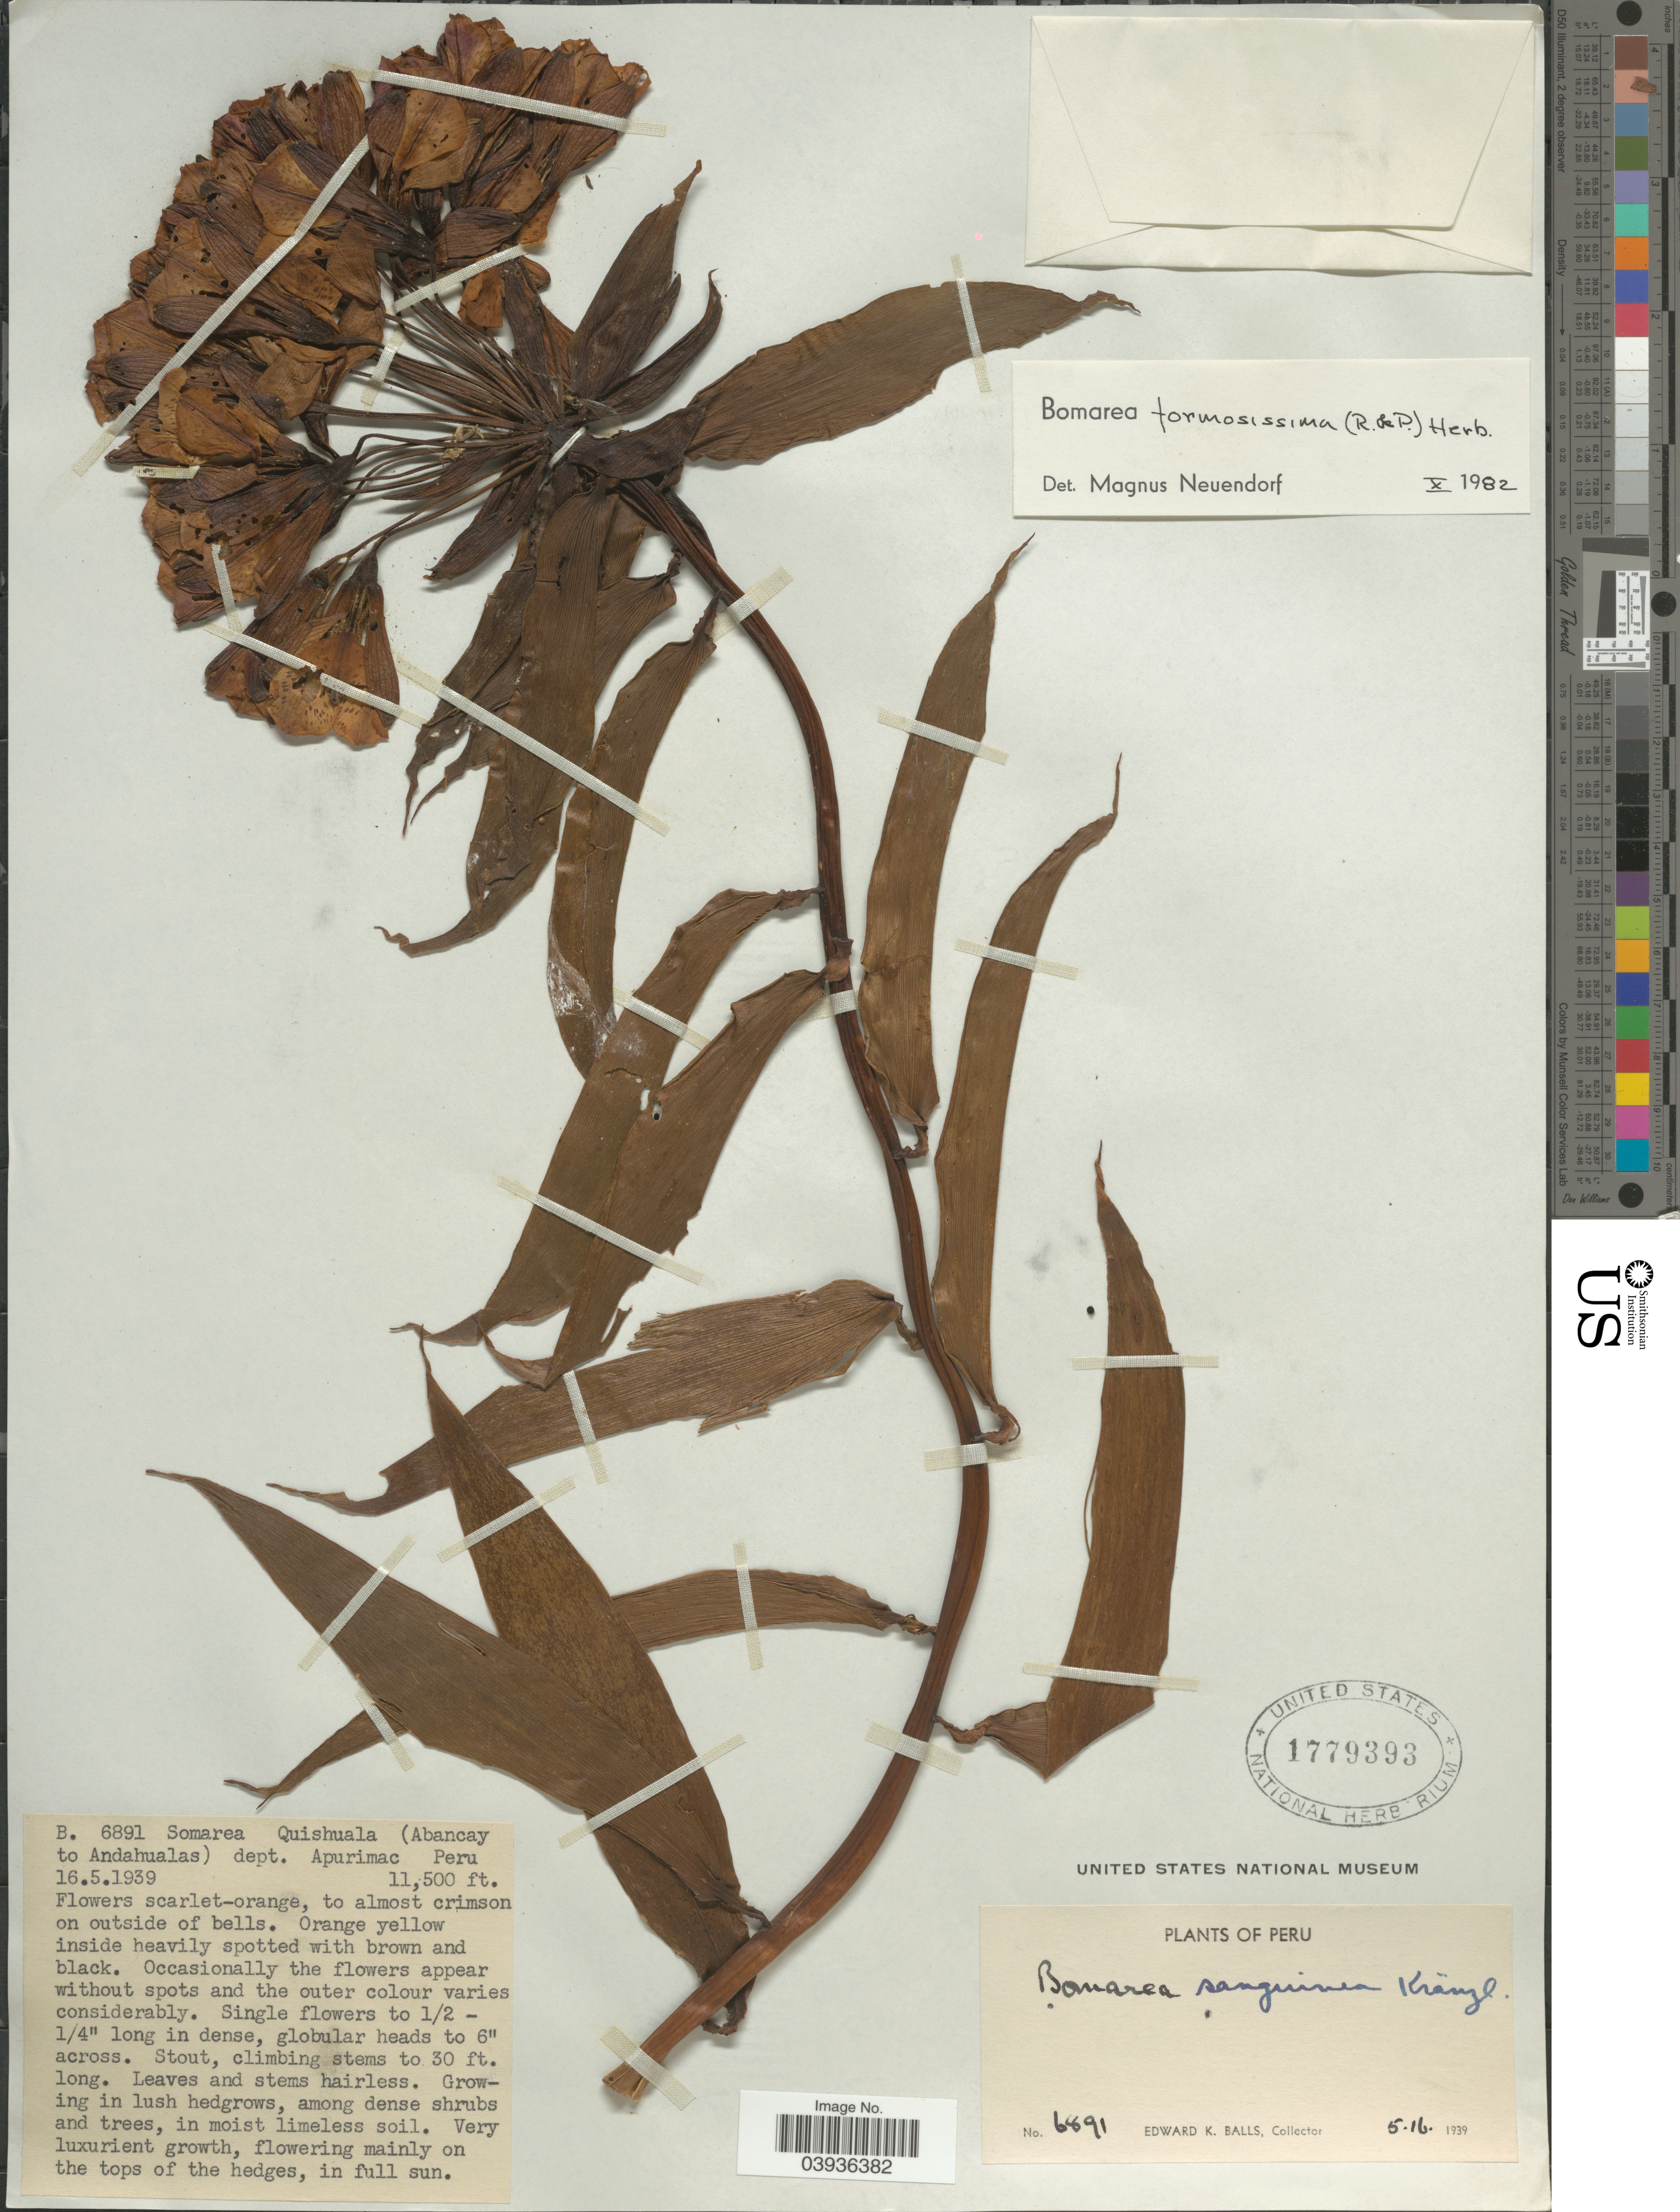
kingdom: Plantae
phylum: Tracheophyta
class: Liliopsida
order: Liliales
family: Alstroemeriaceae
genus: Bomarea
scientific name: Bomarea formosissima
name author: (Ruiz & Pav.) Herb.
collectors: E. K. Balls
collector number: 6891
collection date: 1939-05-16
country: Peru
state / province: Apurímac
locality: Quishuala (Abancay to Andahualas) dept. Apurimac.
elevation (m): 3505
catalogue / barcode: US 1779393